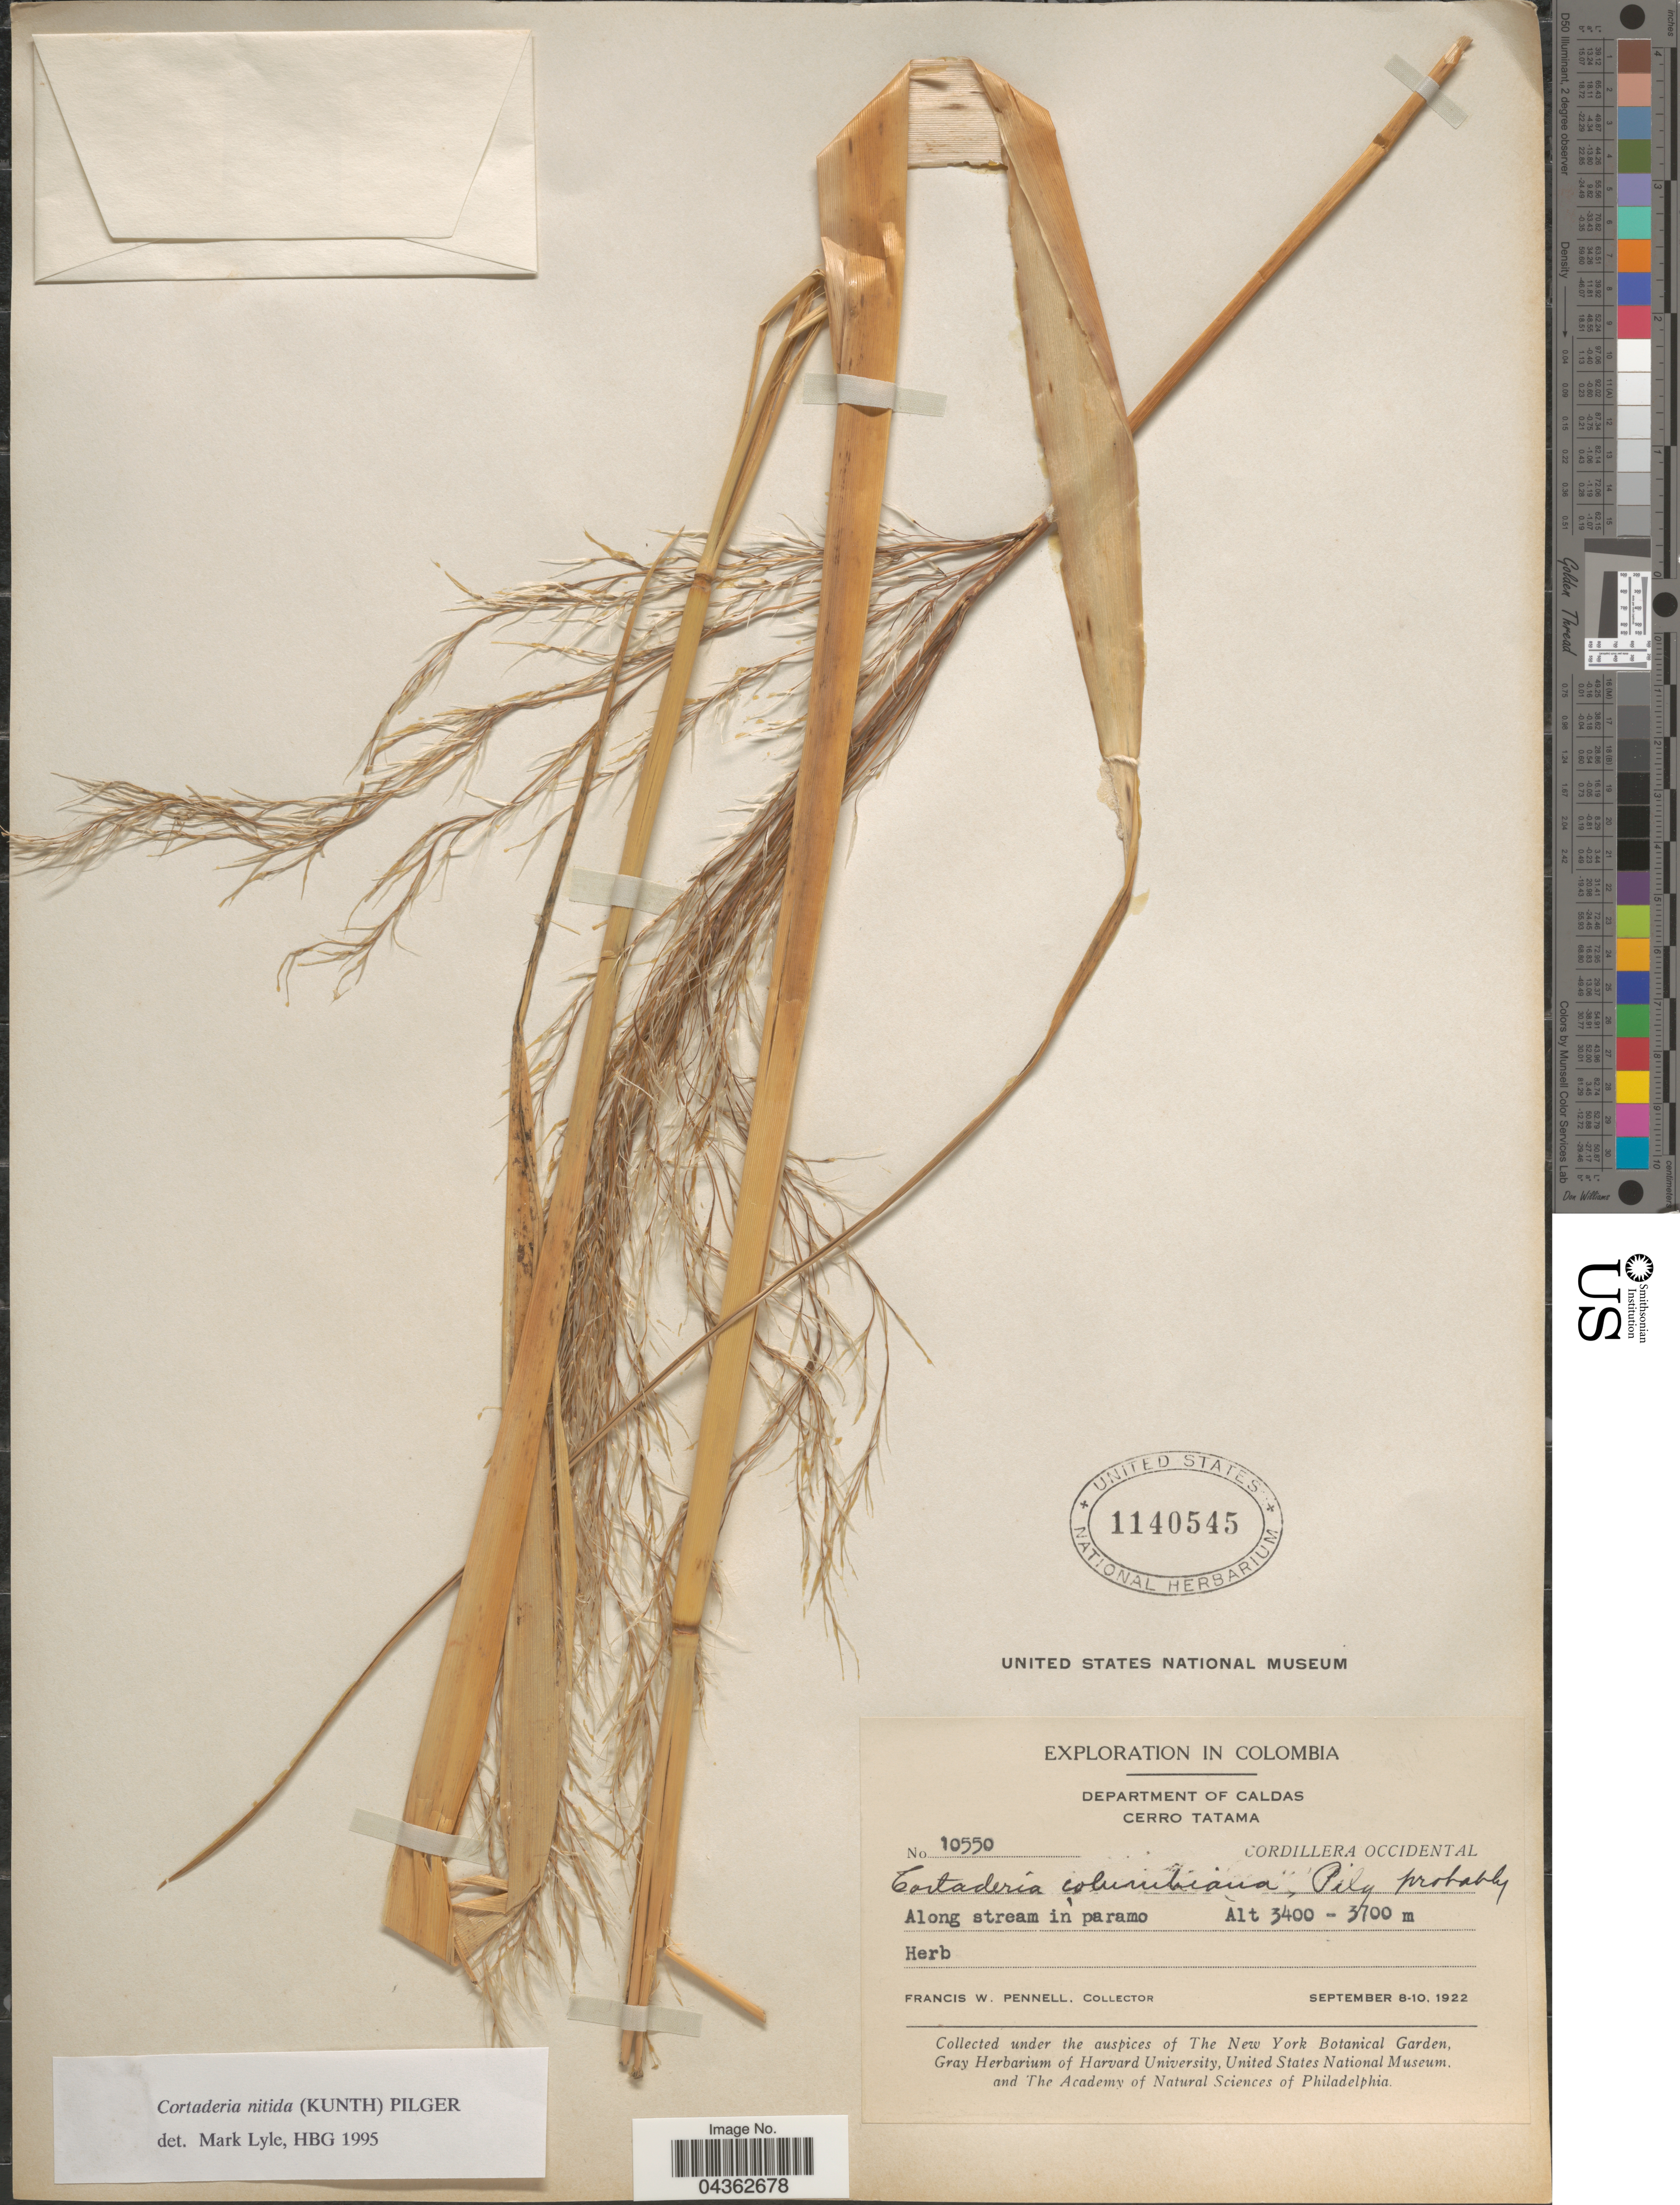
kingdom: Plantae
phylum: Tracheophyta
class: Liliopsida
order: Poales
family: Poaceae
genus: Cortaderia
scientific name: Cortaderia nitida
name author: (Kunth) Pilg.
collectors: F. W. Pennell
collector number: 10550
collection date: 1922-09-08/1922-09-10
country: Colombia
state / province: Caldas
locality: Exploration in Colombia. Department of Caldas. Cerro Tatama. Cordillera Occidental. Along stream in paramo.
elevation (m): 3400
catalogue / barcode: US 1140545